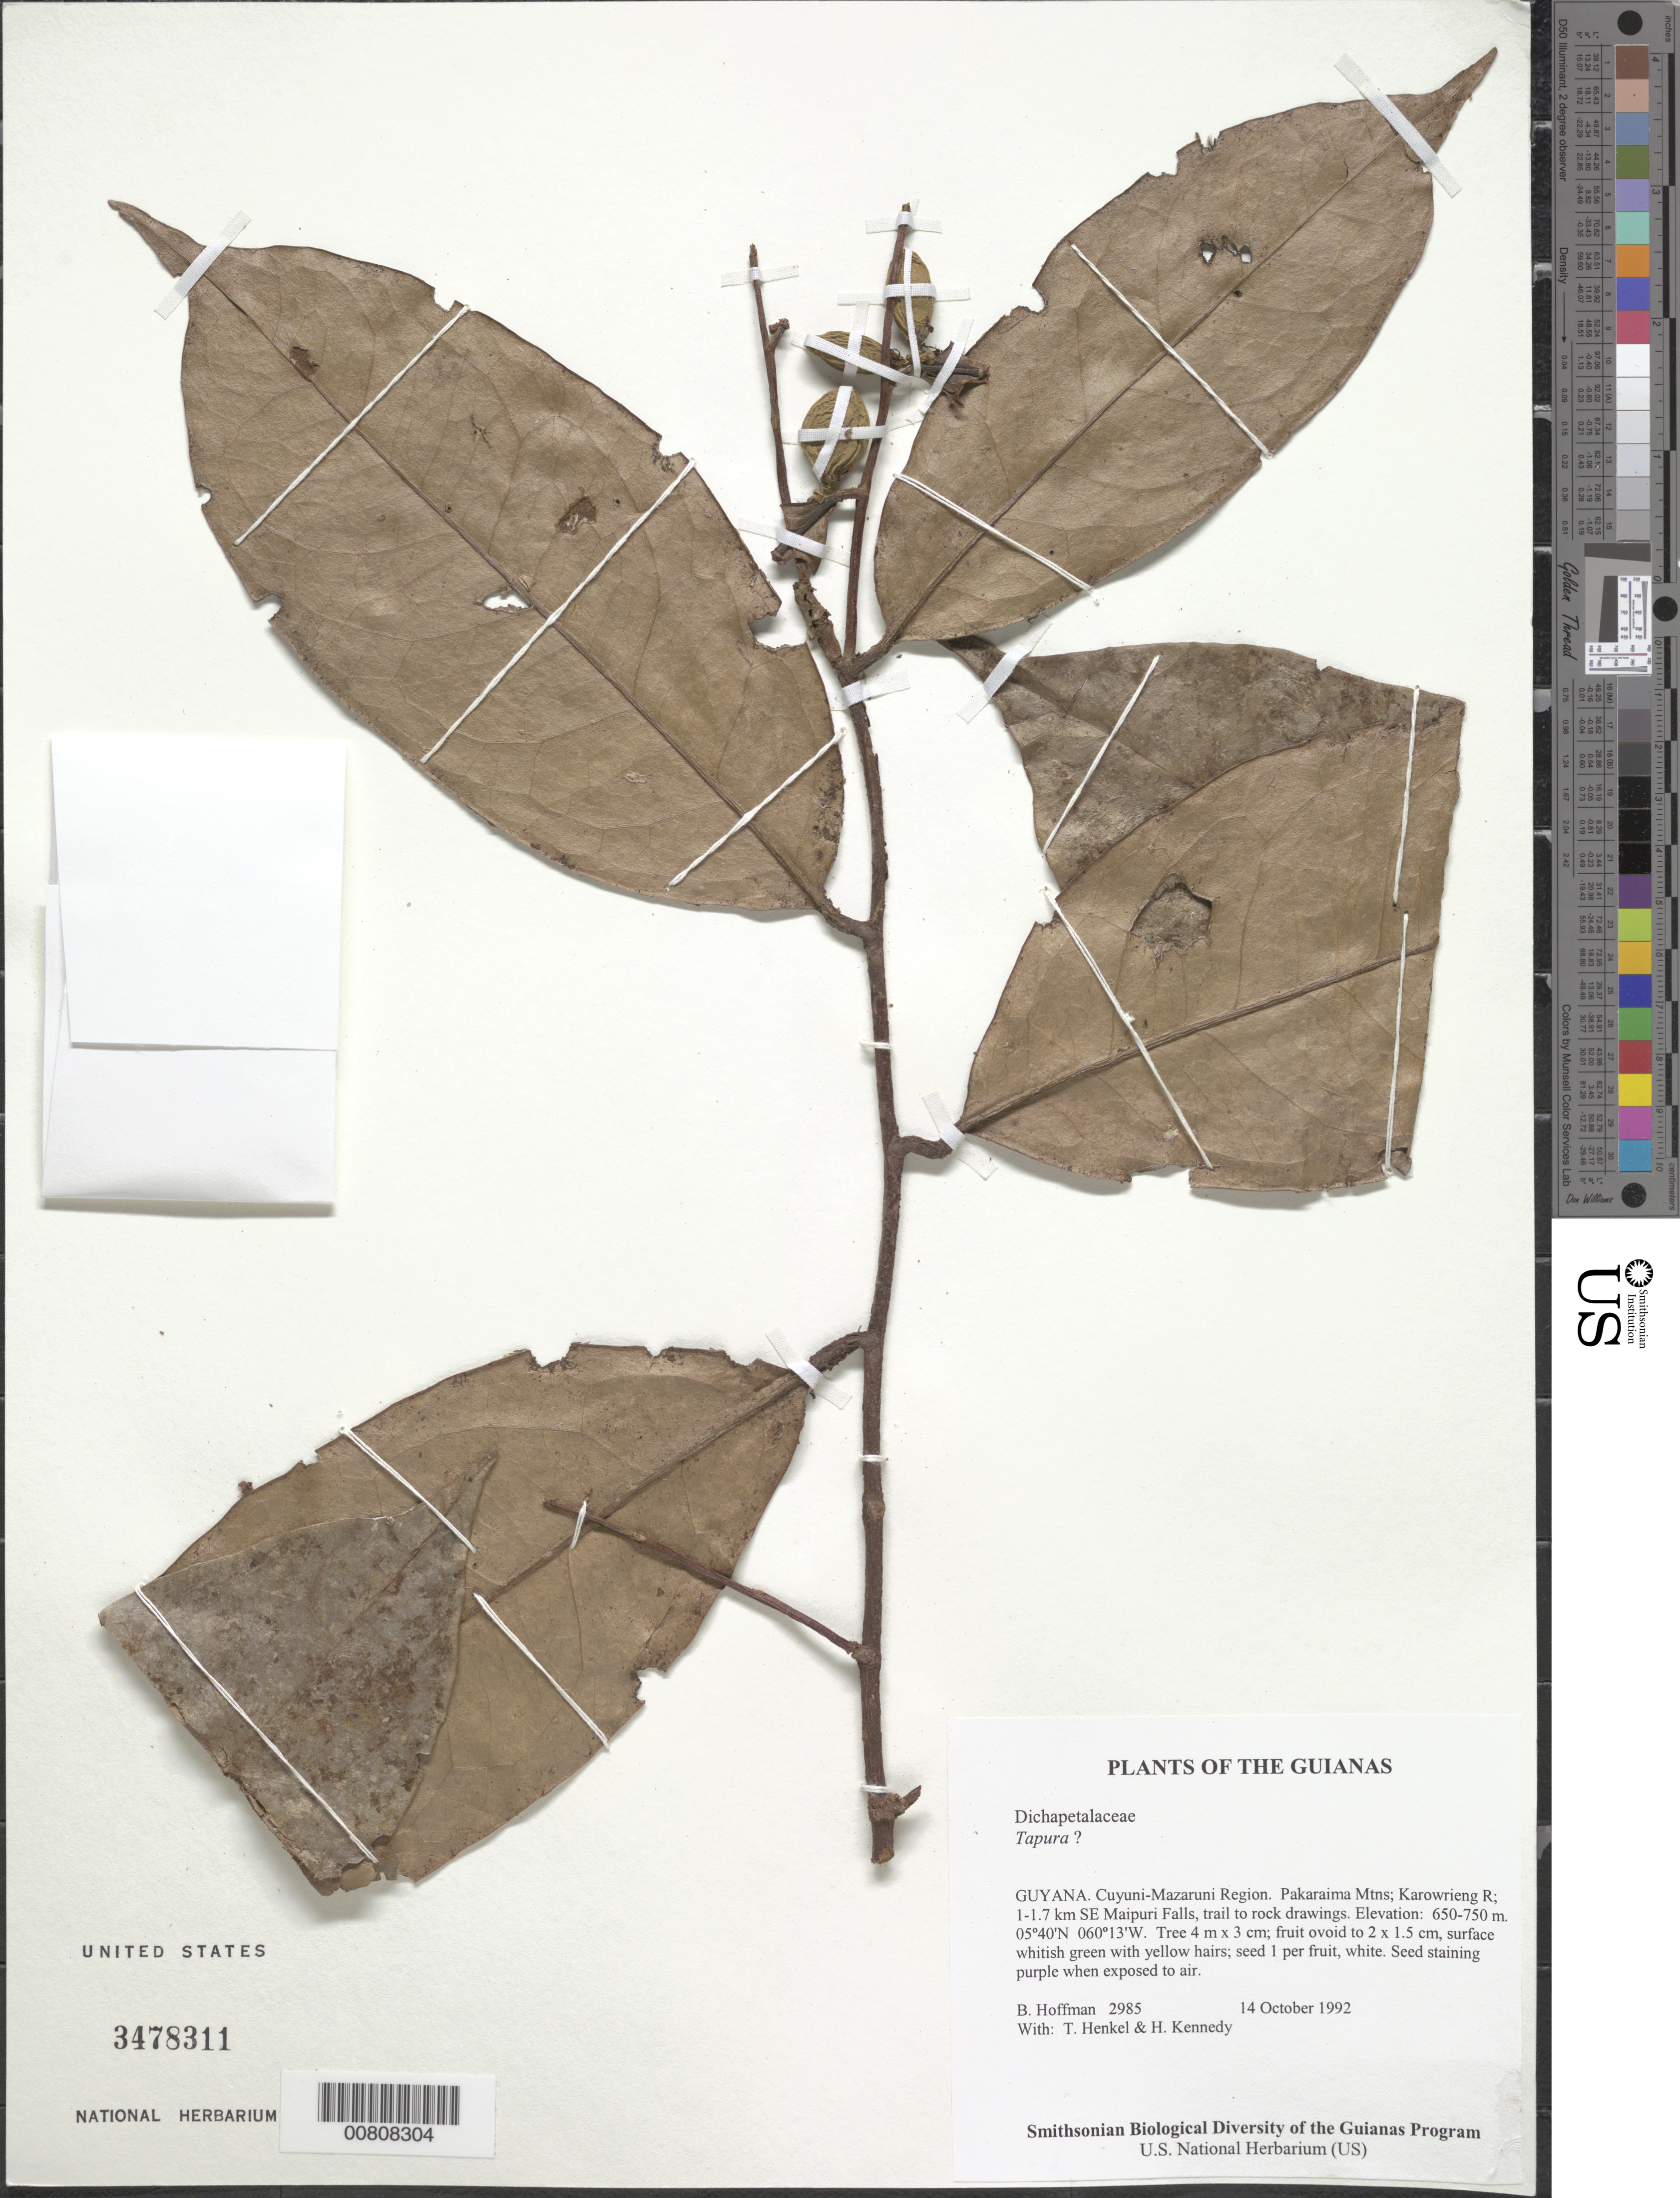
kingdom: Plantae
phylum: Tracheophyta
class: Magnoliopsida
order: Malpighiales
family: Dichapetalaceae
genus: Tapura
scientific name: Tapura sp.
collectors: B. Hoffman, T. Henkel & H. Kennedy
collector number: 2985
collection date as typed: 14 October 1992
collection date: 1992-10-14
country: Guyana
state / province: Cuyuni-Mazaruni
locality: Pakaraima Mountains; Karowrieng River; 1-1.7 km SE of Maipuri Falls, trail to rock drawings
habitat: Mixed forest, sandstone boulders, talus, slope 45°. Burseraceae, Fabaceae, Malpighiaceae, Clusiaceae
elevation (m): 650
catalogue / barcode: US 3478311